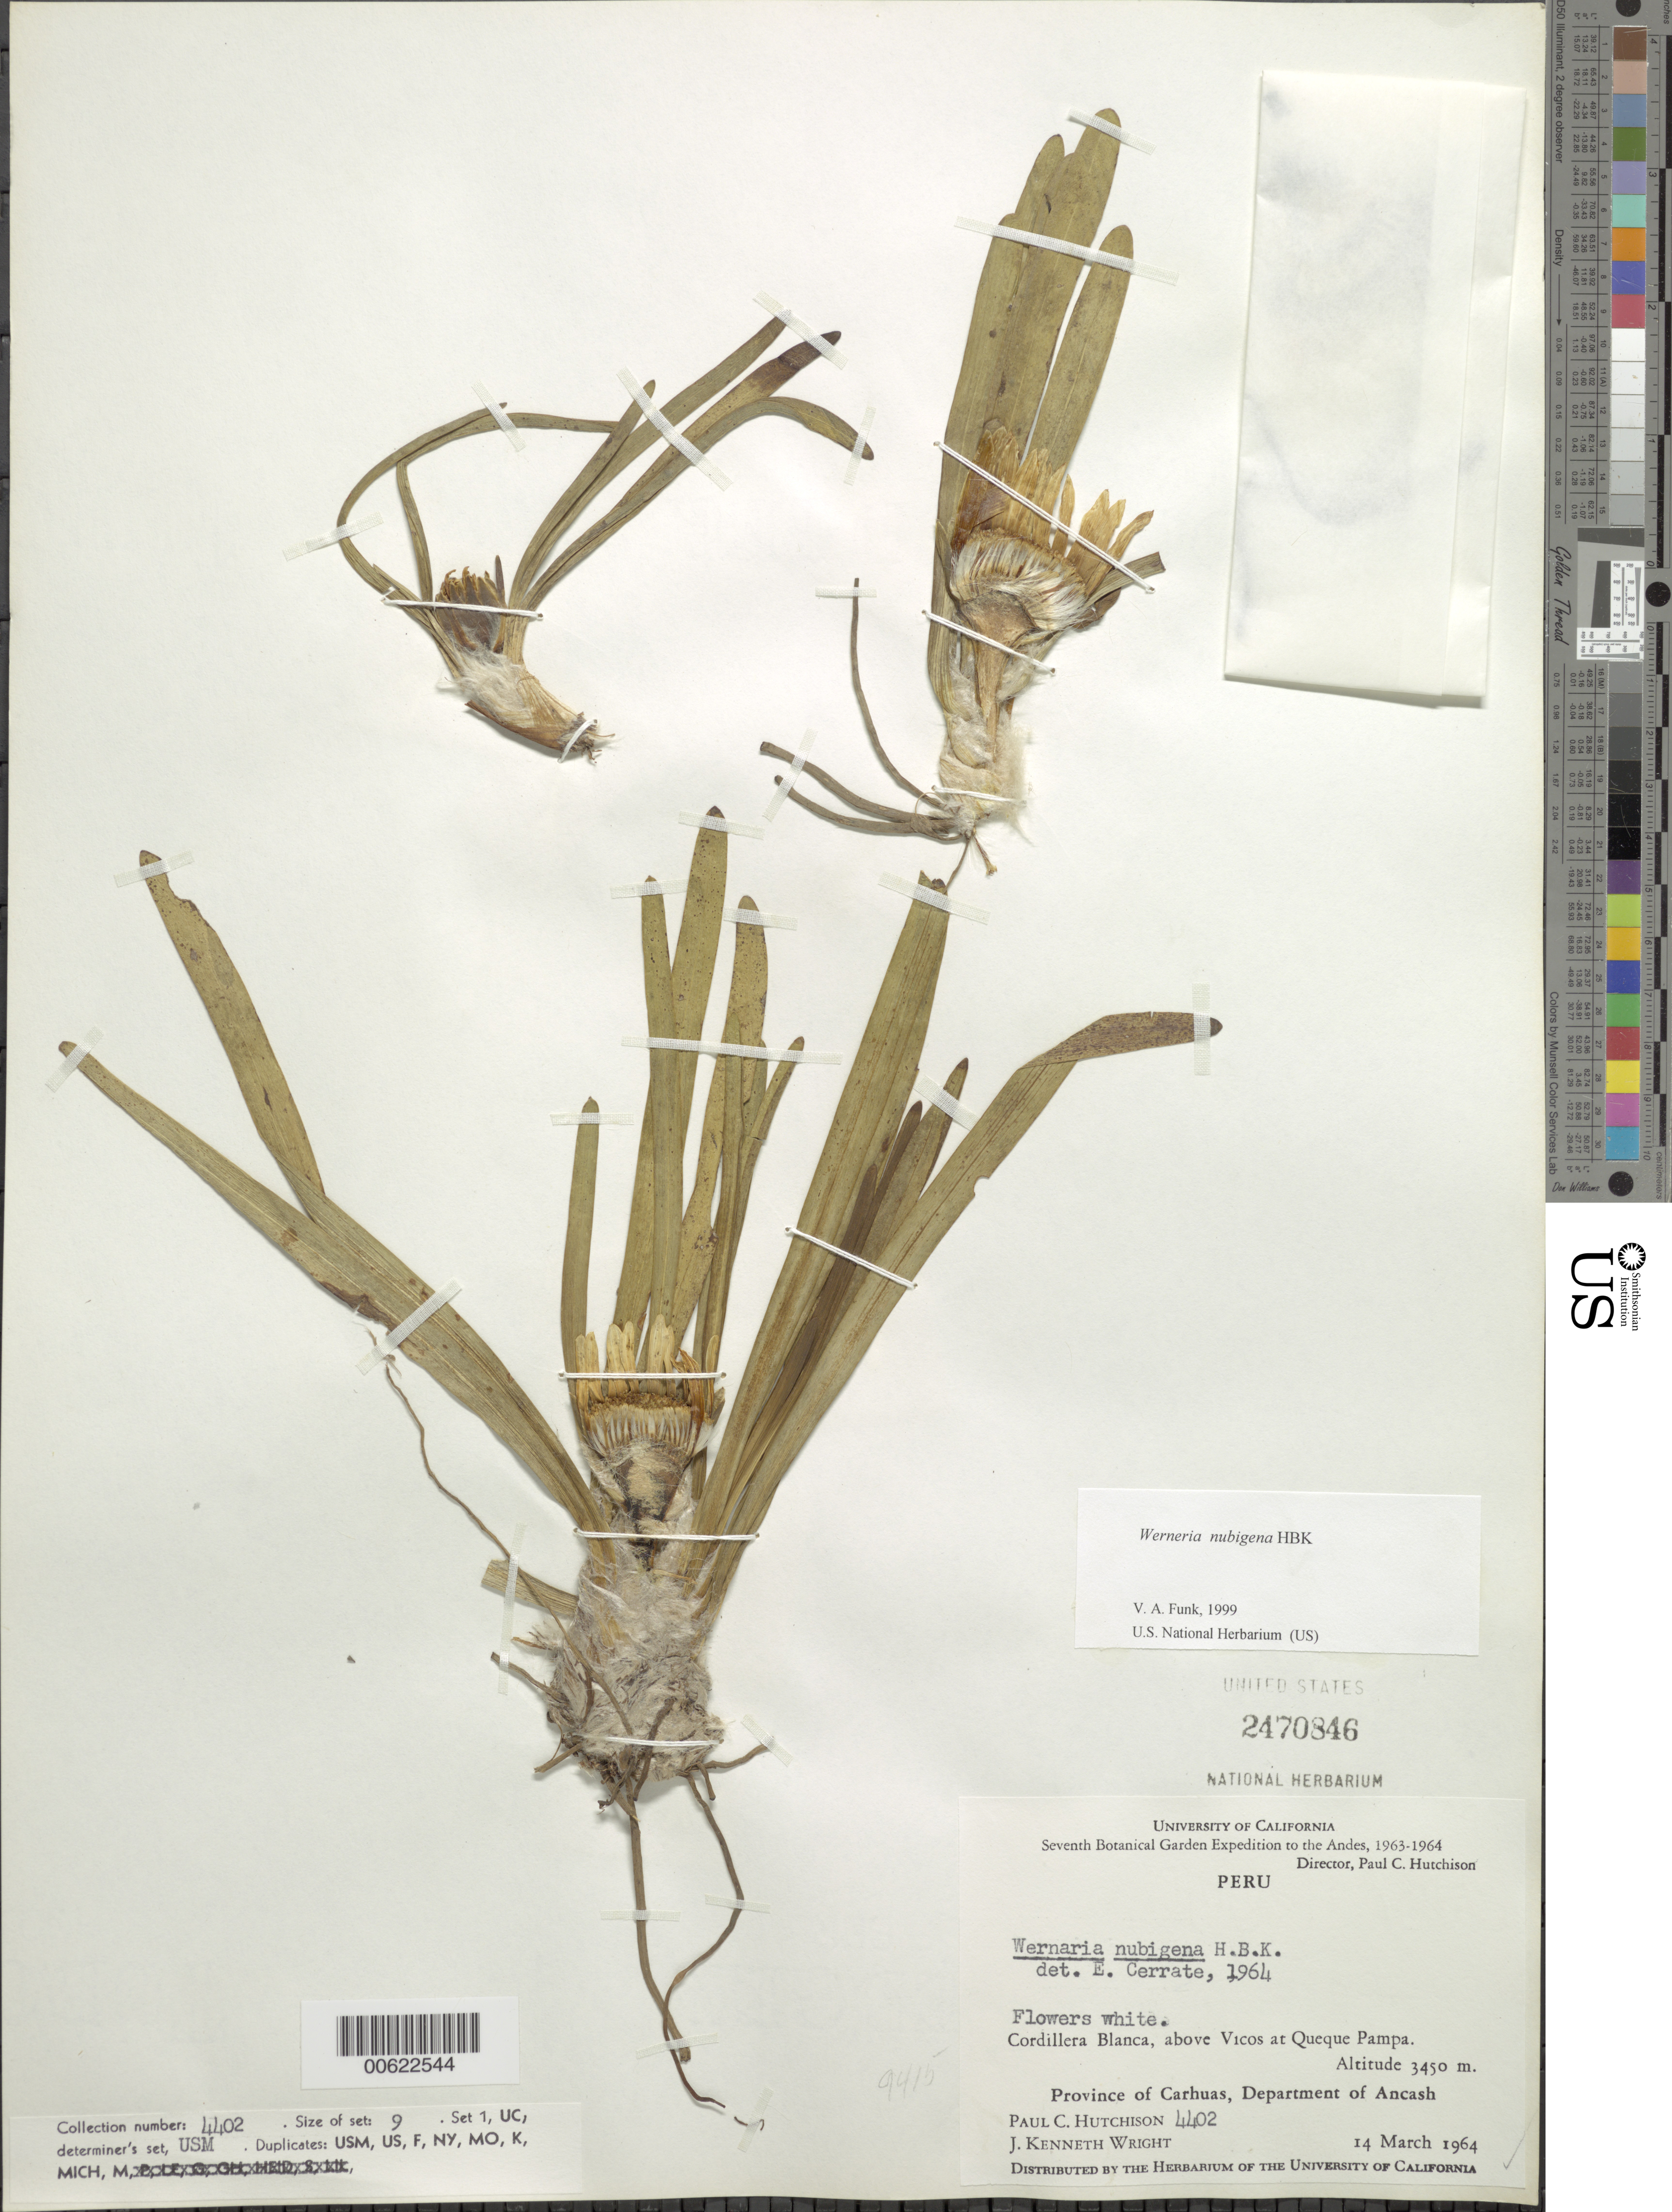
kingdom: Plantae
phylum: Tracheophyta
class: Magnoliopsida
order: Asterales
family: Asteraceae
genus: Werneria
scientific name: Werneria nubigena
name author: Kunth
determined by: Funk, Vicki A., (BOT), Smithsonian Institution - National Museum of Natural History (UNITED STATES)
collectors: P. C. Hutchison & J. K. Wright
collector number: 4402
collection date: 1964-03-14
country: Peru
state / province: Ancash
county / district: Carhuaz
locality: Cordillera Blanca, above Vicos at Queque Pampa. [Vicos is 9,20 x 77,33, our coords guessed from MAP]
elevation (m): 3450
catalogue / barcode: US 2470846